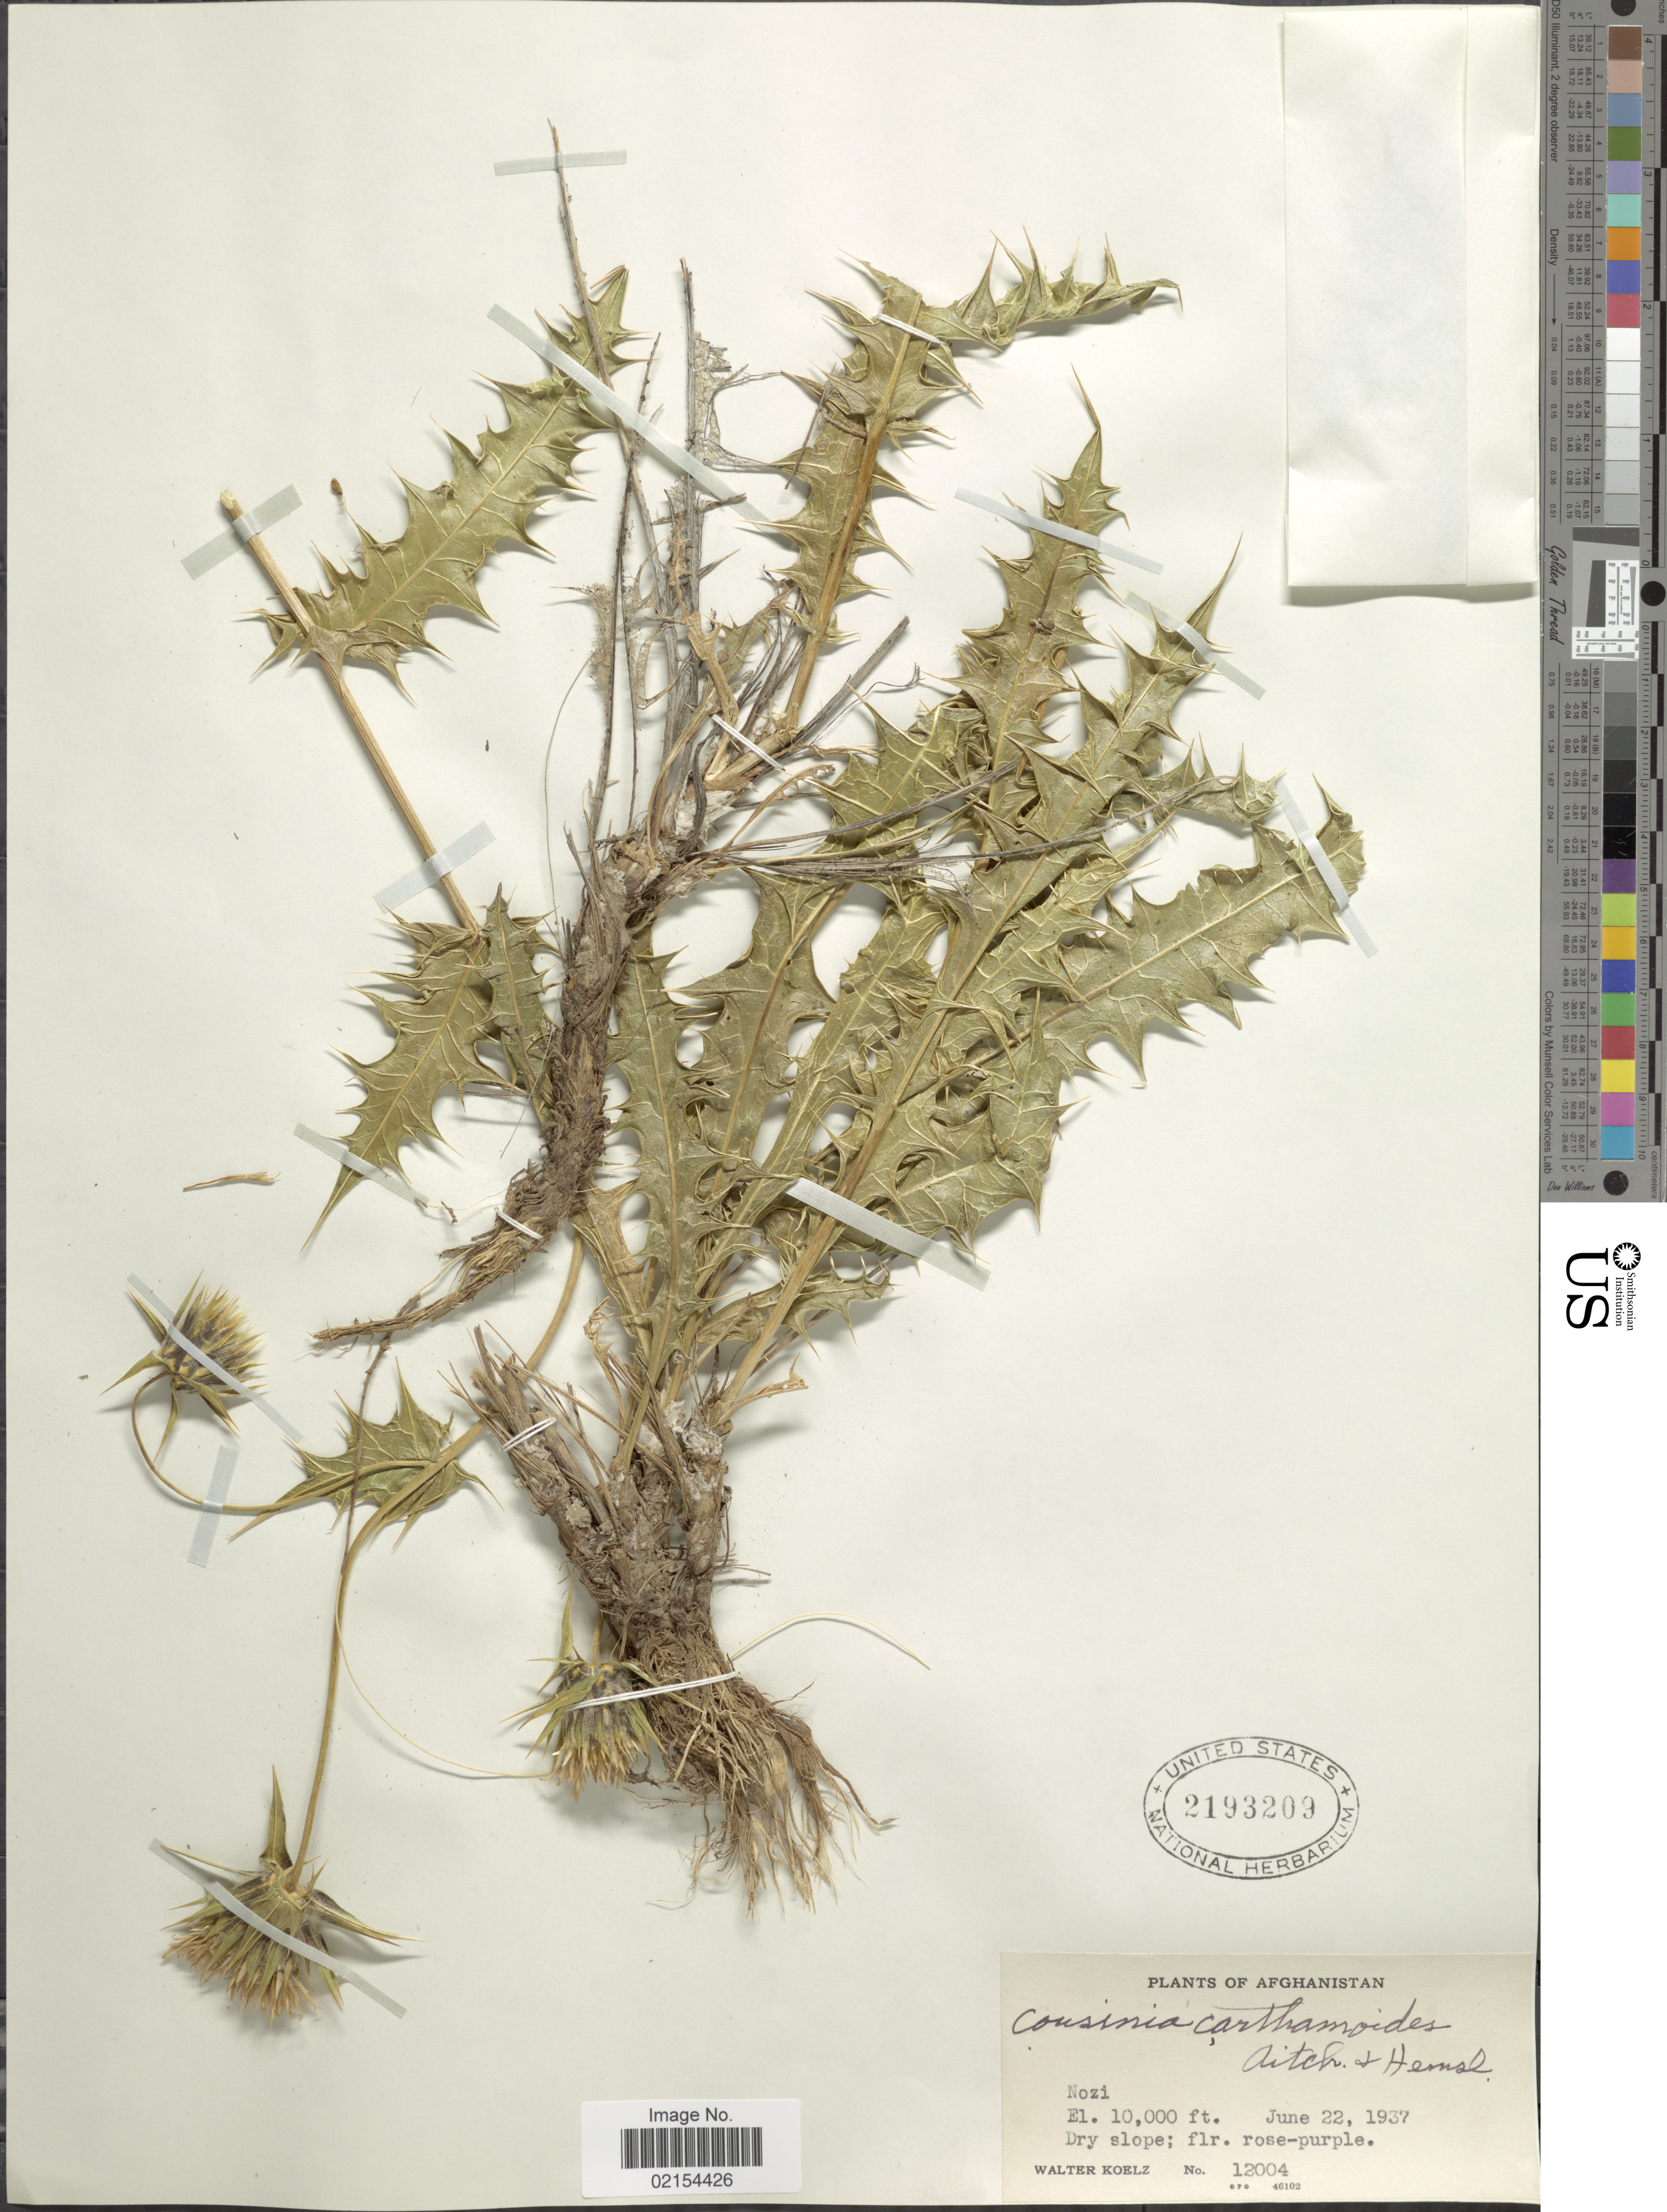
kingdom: Plantae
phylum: Tracheophyta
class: Magnoliopsida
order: Asterales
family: Asteraceae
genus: Cousinia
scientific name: Cousinia carthamoides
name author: Aitch. & Hemsl.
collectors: W. N. Koelz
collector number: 12004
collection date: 1937-06-22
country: Iran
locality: Nozi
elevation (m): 3048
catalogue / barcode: US 2193209